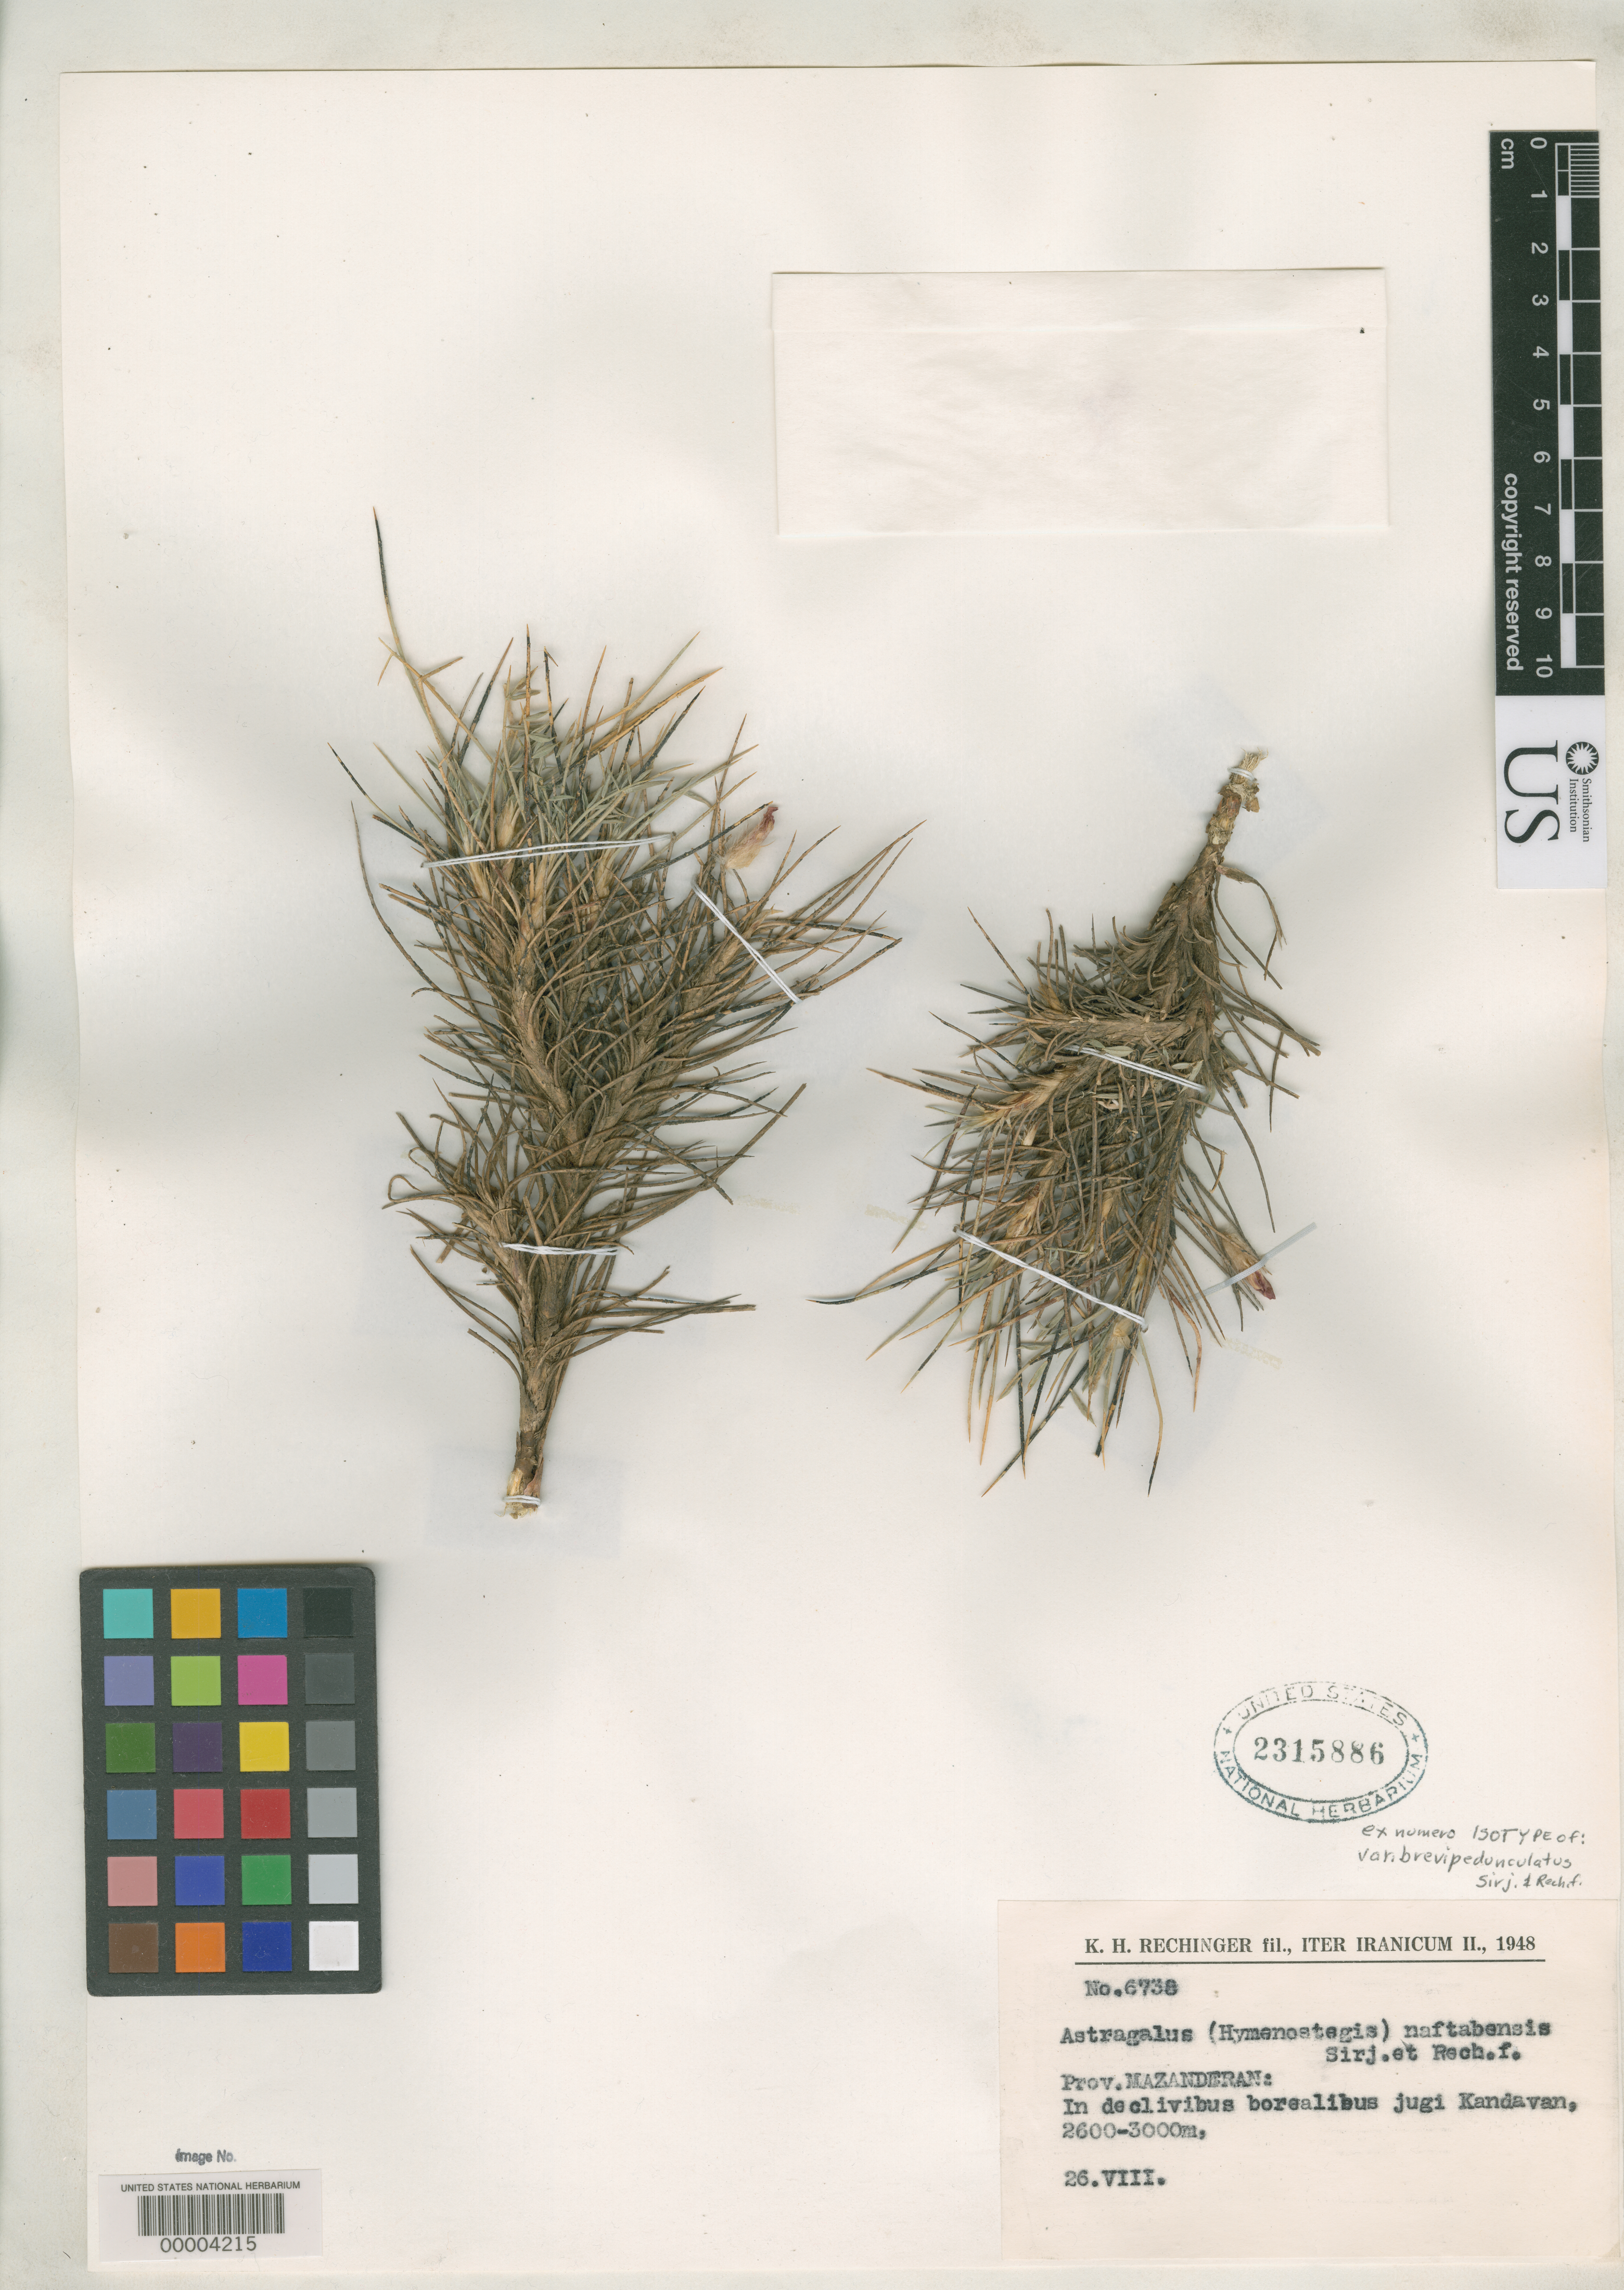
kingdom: Plantae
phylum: Tracheophyta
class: Magnoliopsida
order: Fabales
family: Fabaceae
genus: Astragalus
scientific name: Astragalus naftabensis var. brevipendunculatus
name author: Širj. & Rech. f.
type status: Isotype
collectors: K. H. Rechinger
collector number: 6738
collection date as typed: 25 Aug 1948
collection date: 1948-08-25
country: Iran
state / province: Mazandaran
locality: Kandavan; alt. 2600-3000 ft.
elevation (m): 792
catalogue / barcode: US 2315886